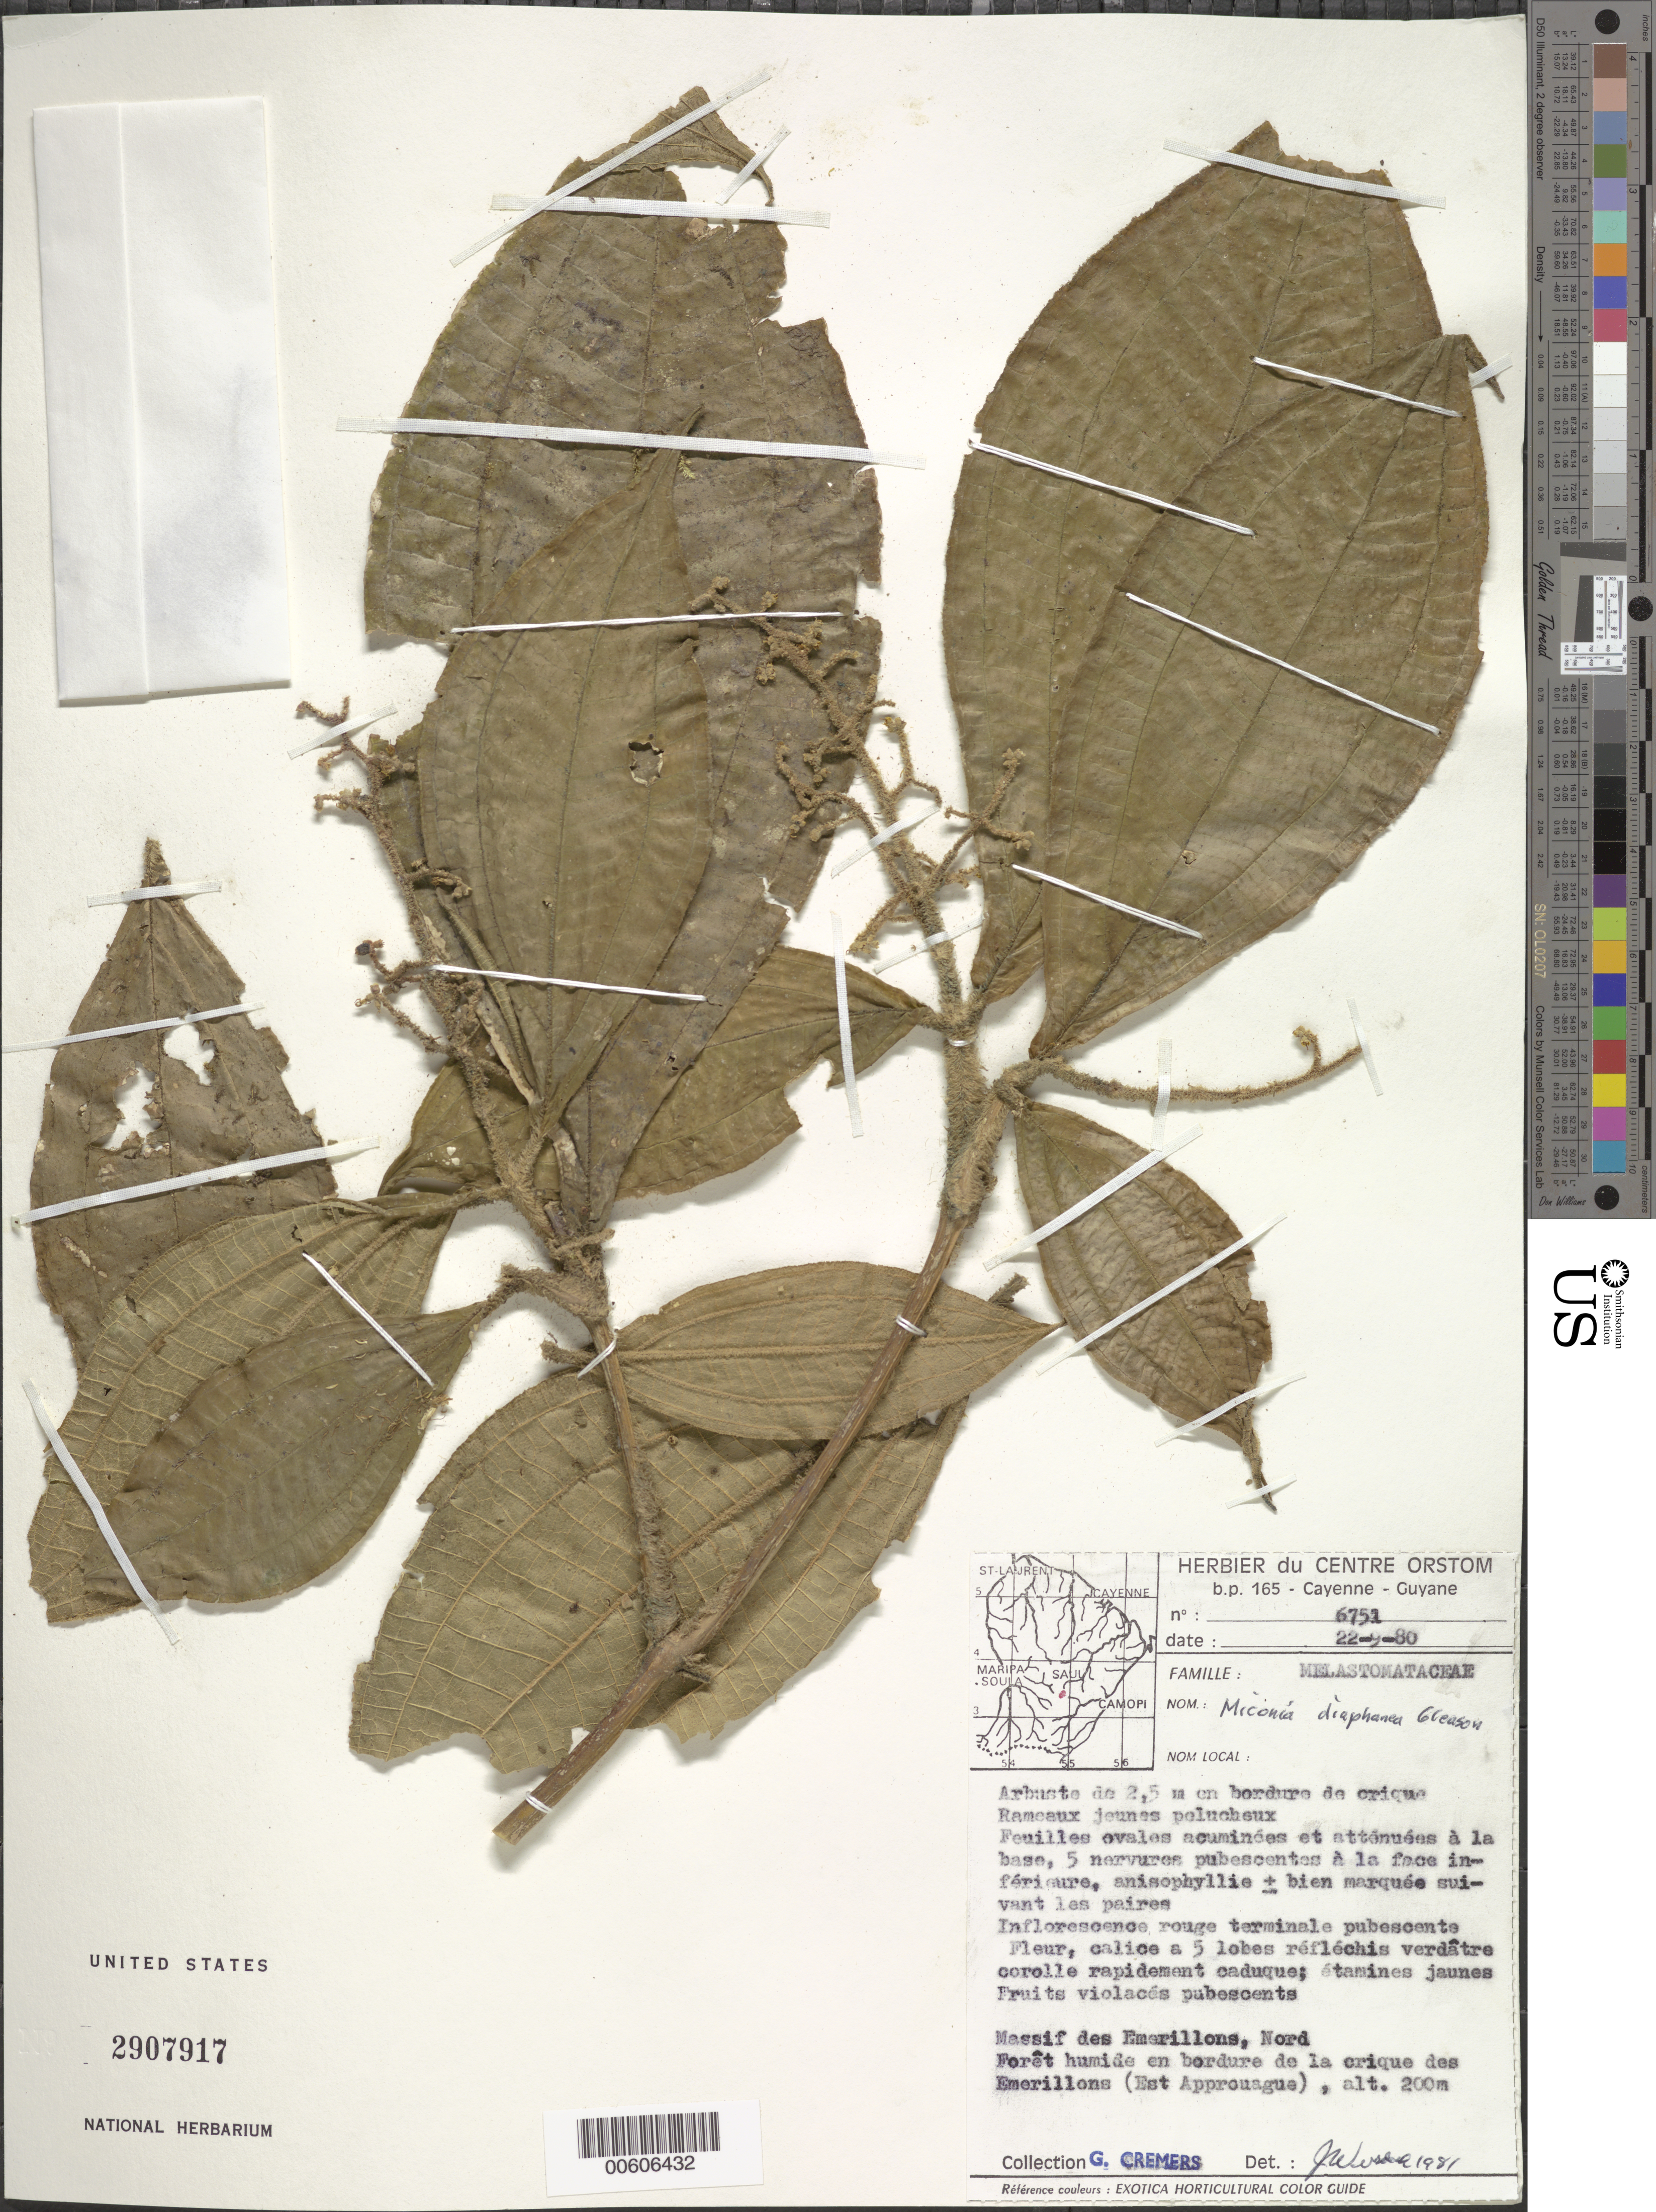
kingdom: Plantae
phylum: Tracheophyta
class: Magnoliopsida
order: Myrtales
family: Melastomataceae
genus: Miconia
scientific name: Miconia diaphanea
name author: Gleason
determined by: Wurdack, John J., (US), US (UNITED STATES)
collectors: G. Cremers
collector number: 6751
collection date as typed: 22-Sep-80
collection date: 1980-09-22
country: French Guiana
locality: Émerillon Massif, nord, Émerillon Creek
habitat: Foret humide en bordure de la crique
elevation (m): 200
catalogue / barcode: US 2907917